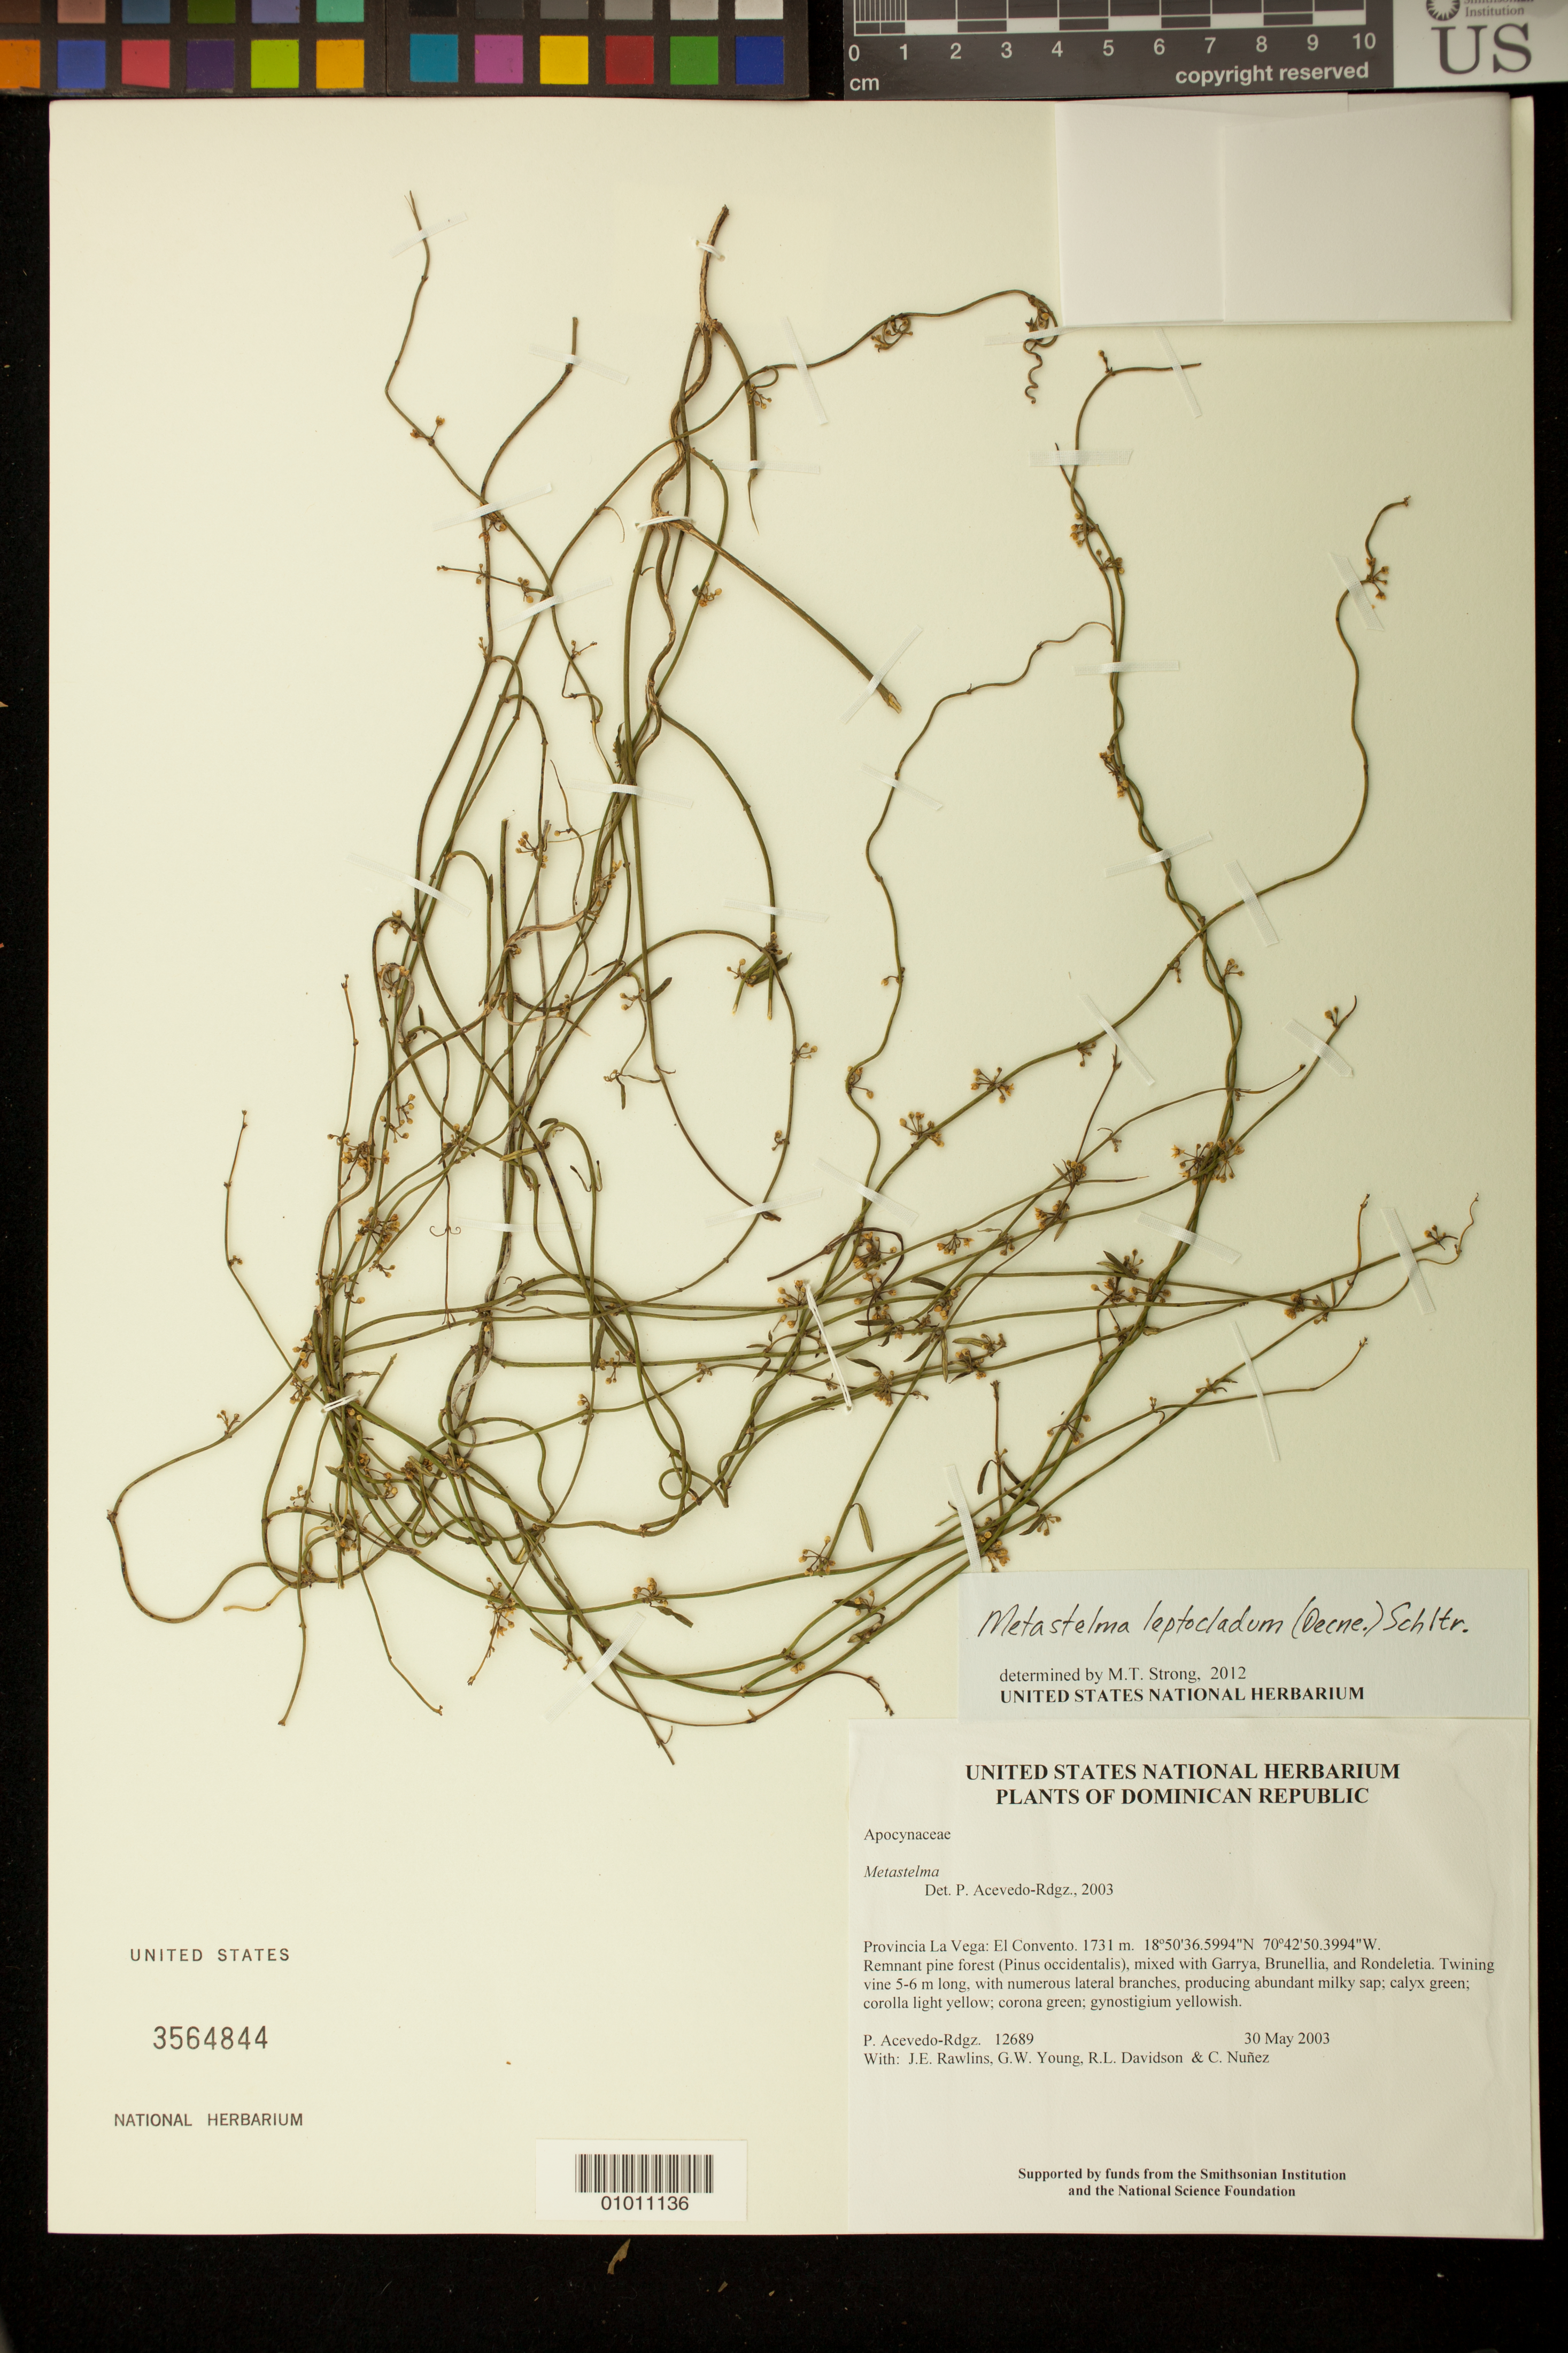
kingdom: Plantae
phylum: Tracheophyta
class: Magnoliopsida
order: Gentianales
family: Apocynaceae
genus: Metastelma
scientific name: Metastelma leptocladum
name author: (Decne.) Schltr.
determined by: Strong, M. T., (US), Smithsonian Institution - National Museum of Natural History (UNITED STATES)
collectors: P. Acevedo-Rodr., J. Rawlins, G. Young, R. Davidson & C. Nunez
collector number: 12689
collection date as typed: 30 May 2003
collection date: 2003-05-30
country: Dominican Republic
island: Hispaniola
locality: Provincia La Vega: El Convento.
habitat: Remnant pine forest (Pinus occidentalis), mixed with Garrya, Brunellia, and Rondeletia.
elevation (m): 1731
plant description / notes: NY, K, UPRRP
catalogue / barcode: US 3564844